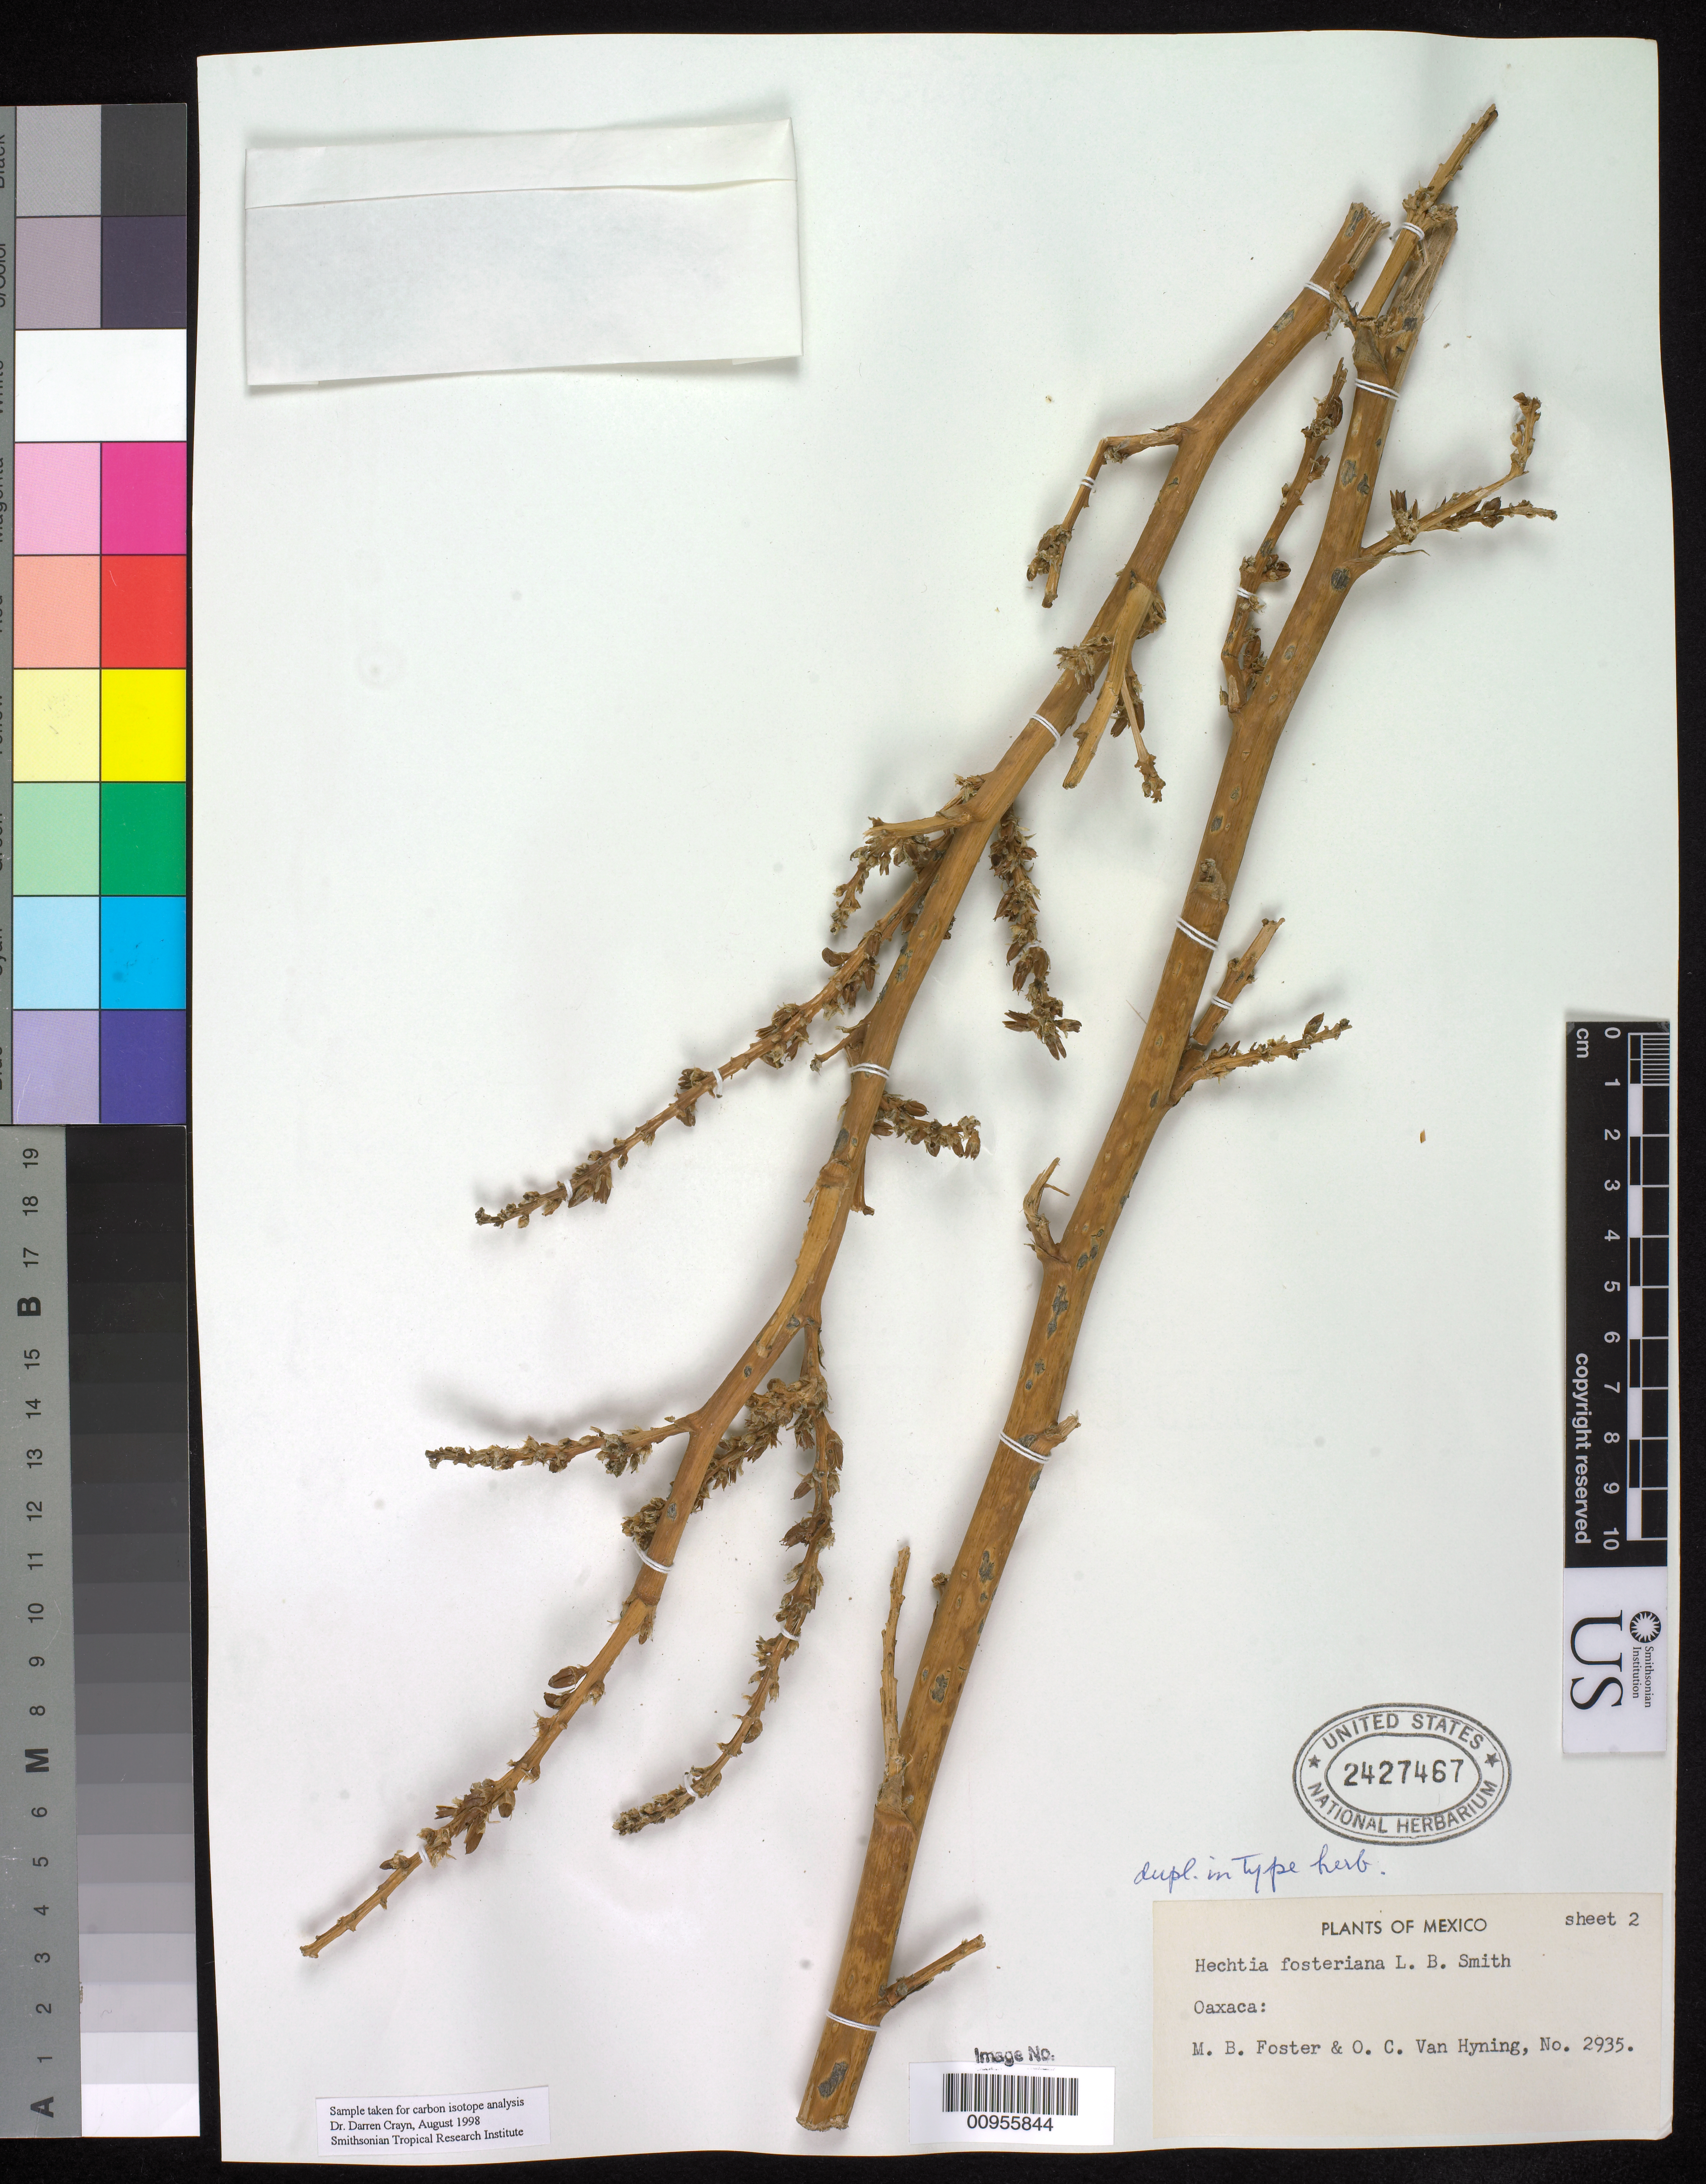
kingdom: Plantae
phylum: Tracheophyta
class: Liliopsida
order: Poales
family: Bromeliaceae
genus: Hechtia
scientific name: Hechtia fosteriana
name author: L.B. Sm.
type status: Holotype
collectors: M. B. Foster & O. Van Hyning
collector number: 2935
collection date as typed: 01 Apr 1957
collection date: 1957-04-01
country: Mexico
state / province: Oaxaca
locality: Near Tequisistlan.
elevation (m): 2100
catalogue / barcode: US 2427467